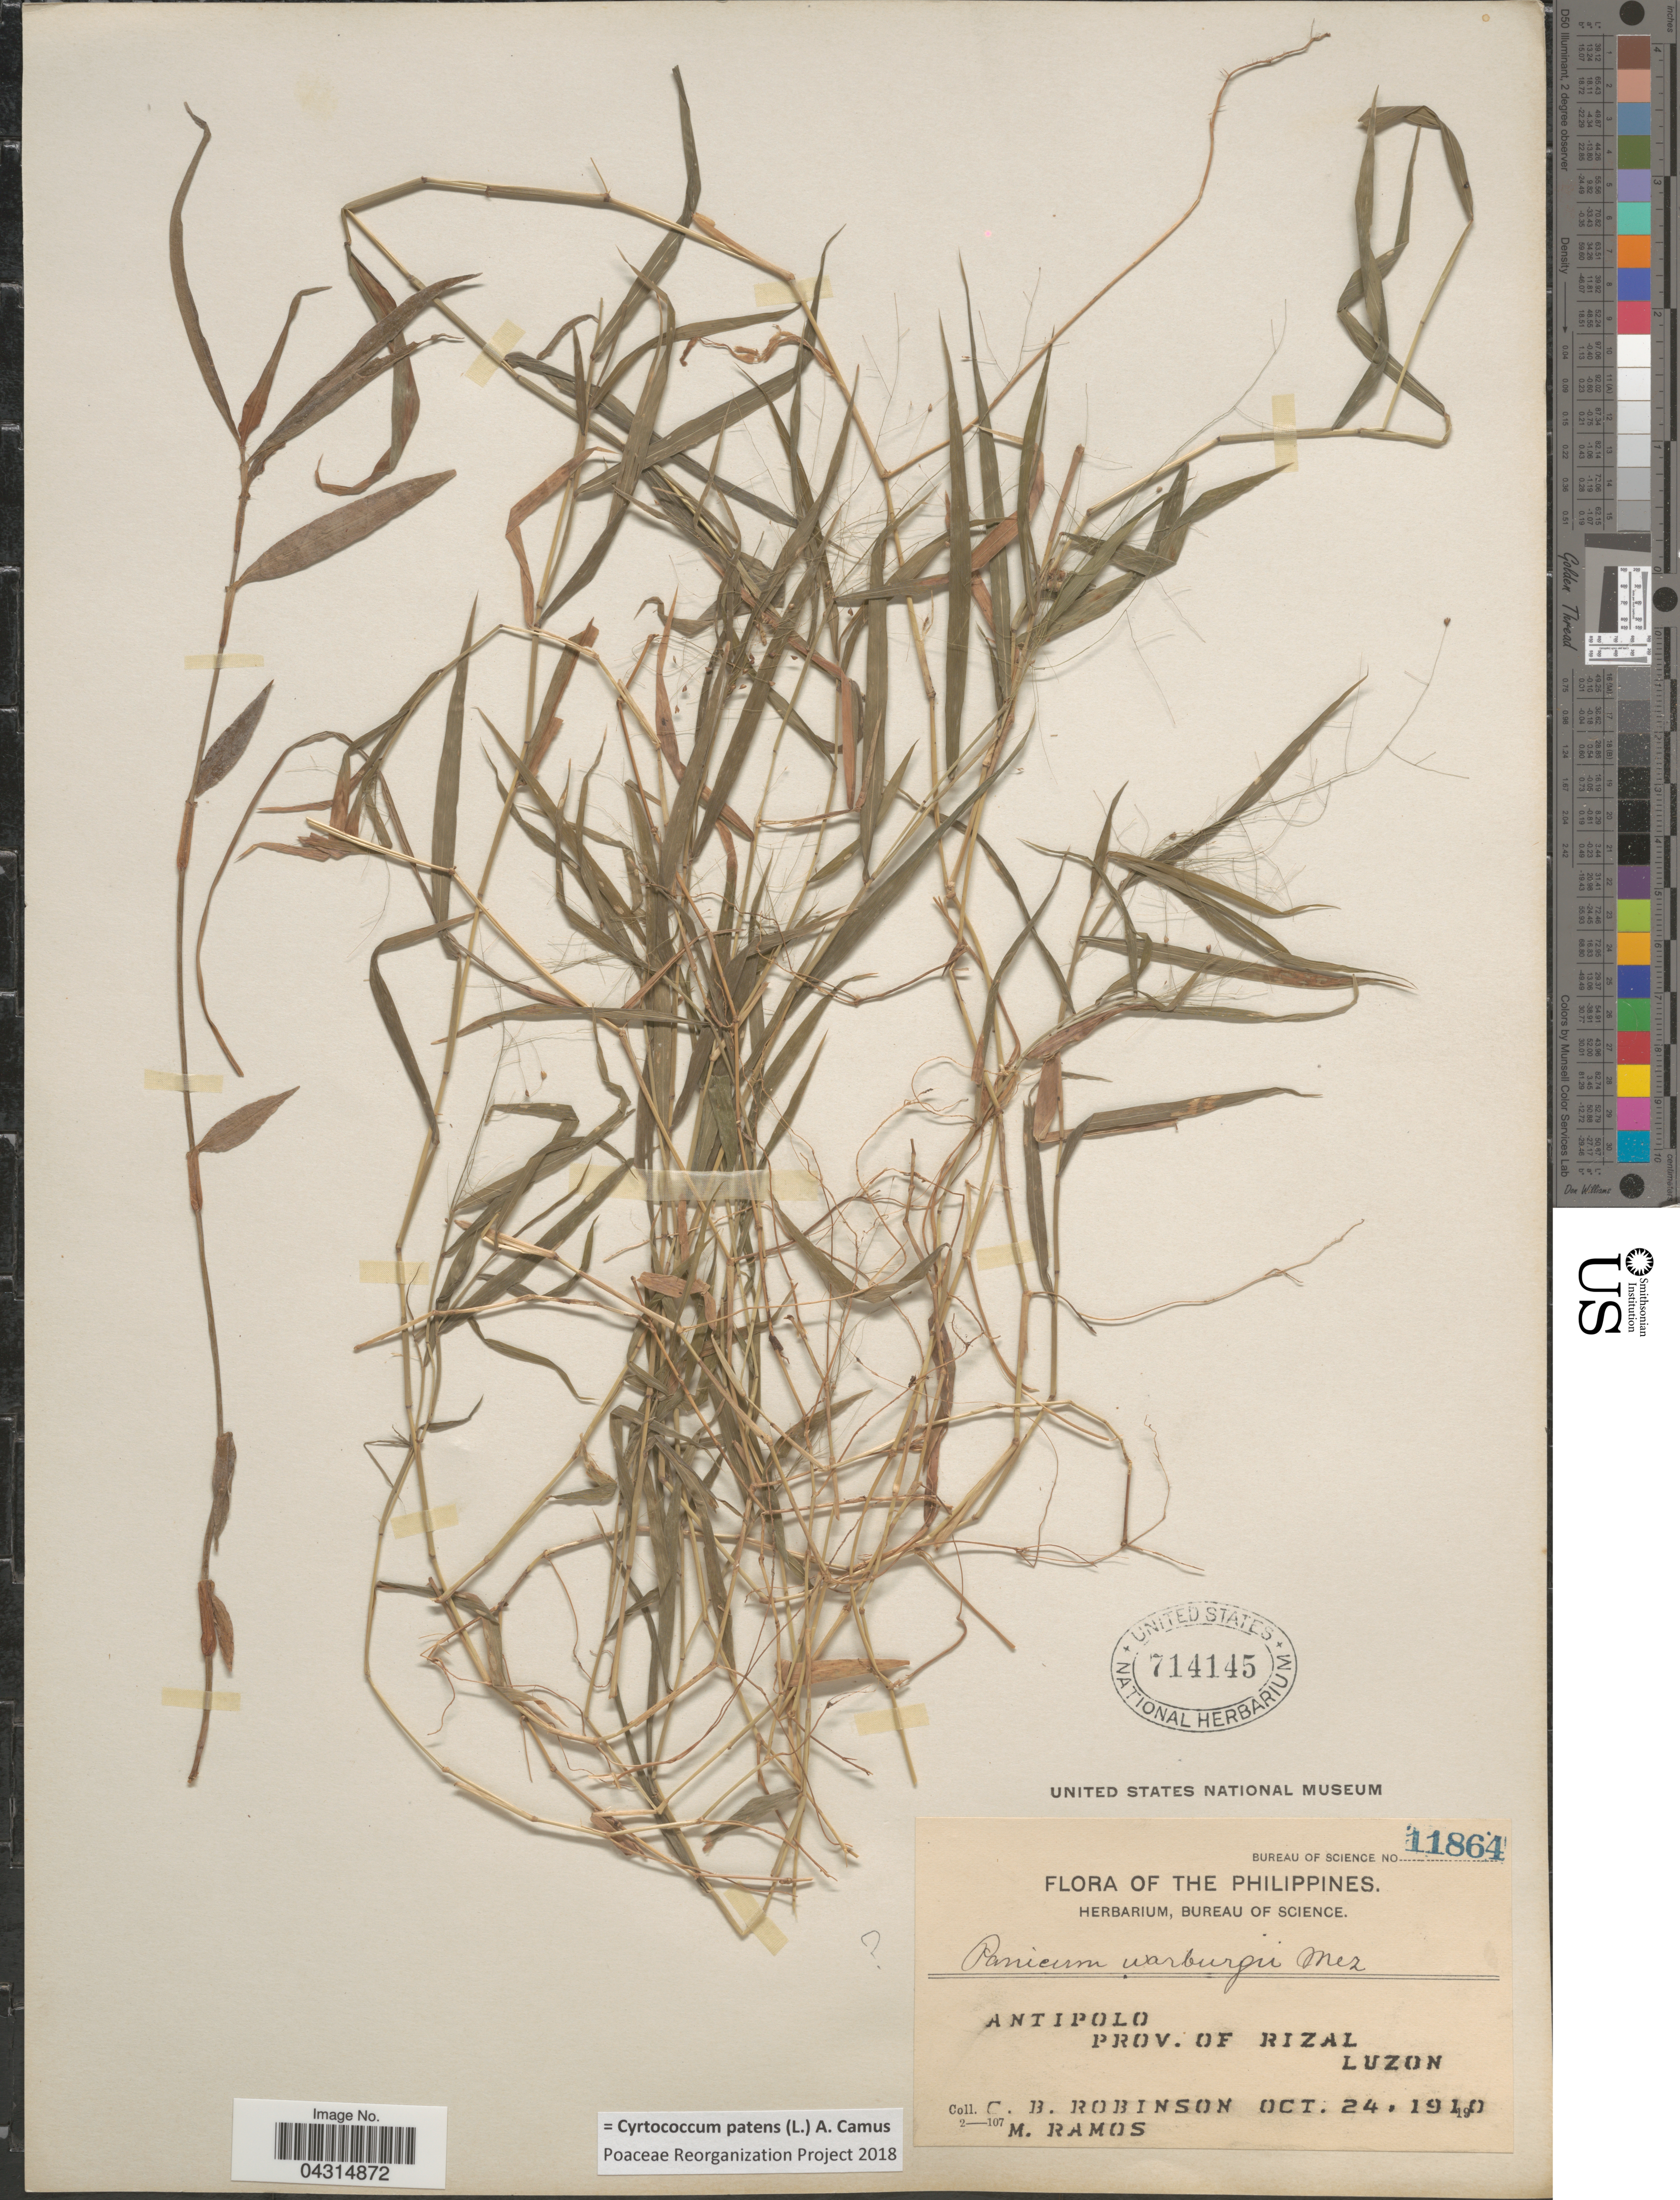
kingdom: Plantae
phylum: Tracheophyta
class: Liliopsida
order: Poales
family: Poaceae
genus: Cyrtococcum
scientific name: Cyrtococcum patens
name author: (L.) A. Camus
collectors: C. Robinson & M. Ramos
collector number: Bureau of Science 11864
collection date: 1910-10-24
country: Philippines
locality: Antipolo. Prov. of Rizal. Luzon.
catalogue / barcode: US 714145